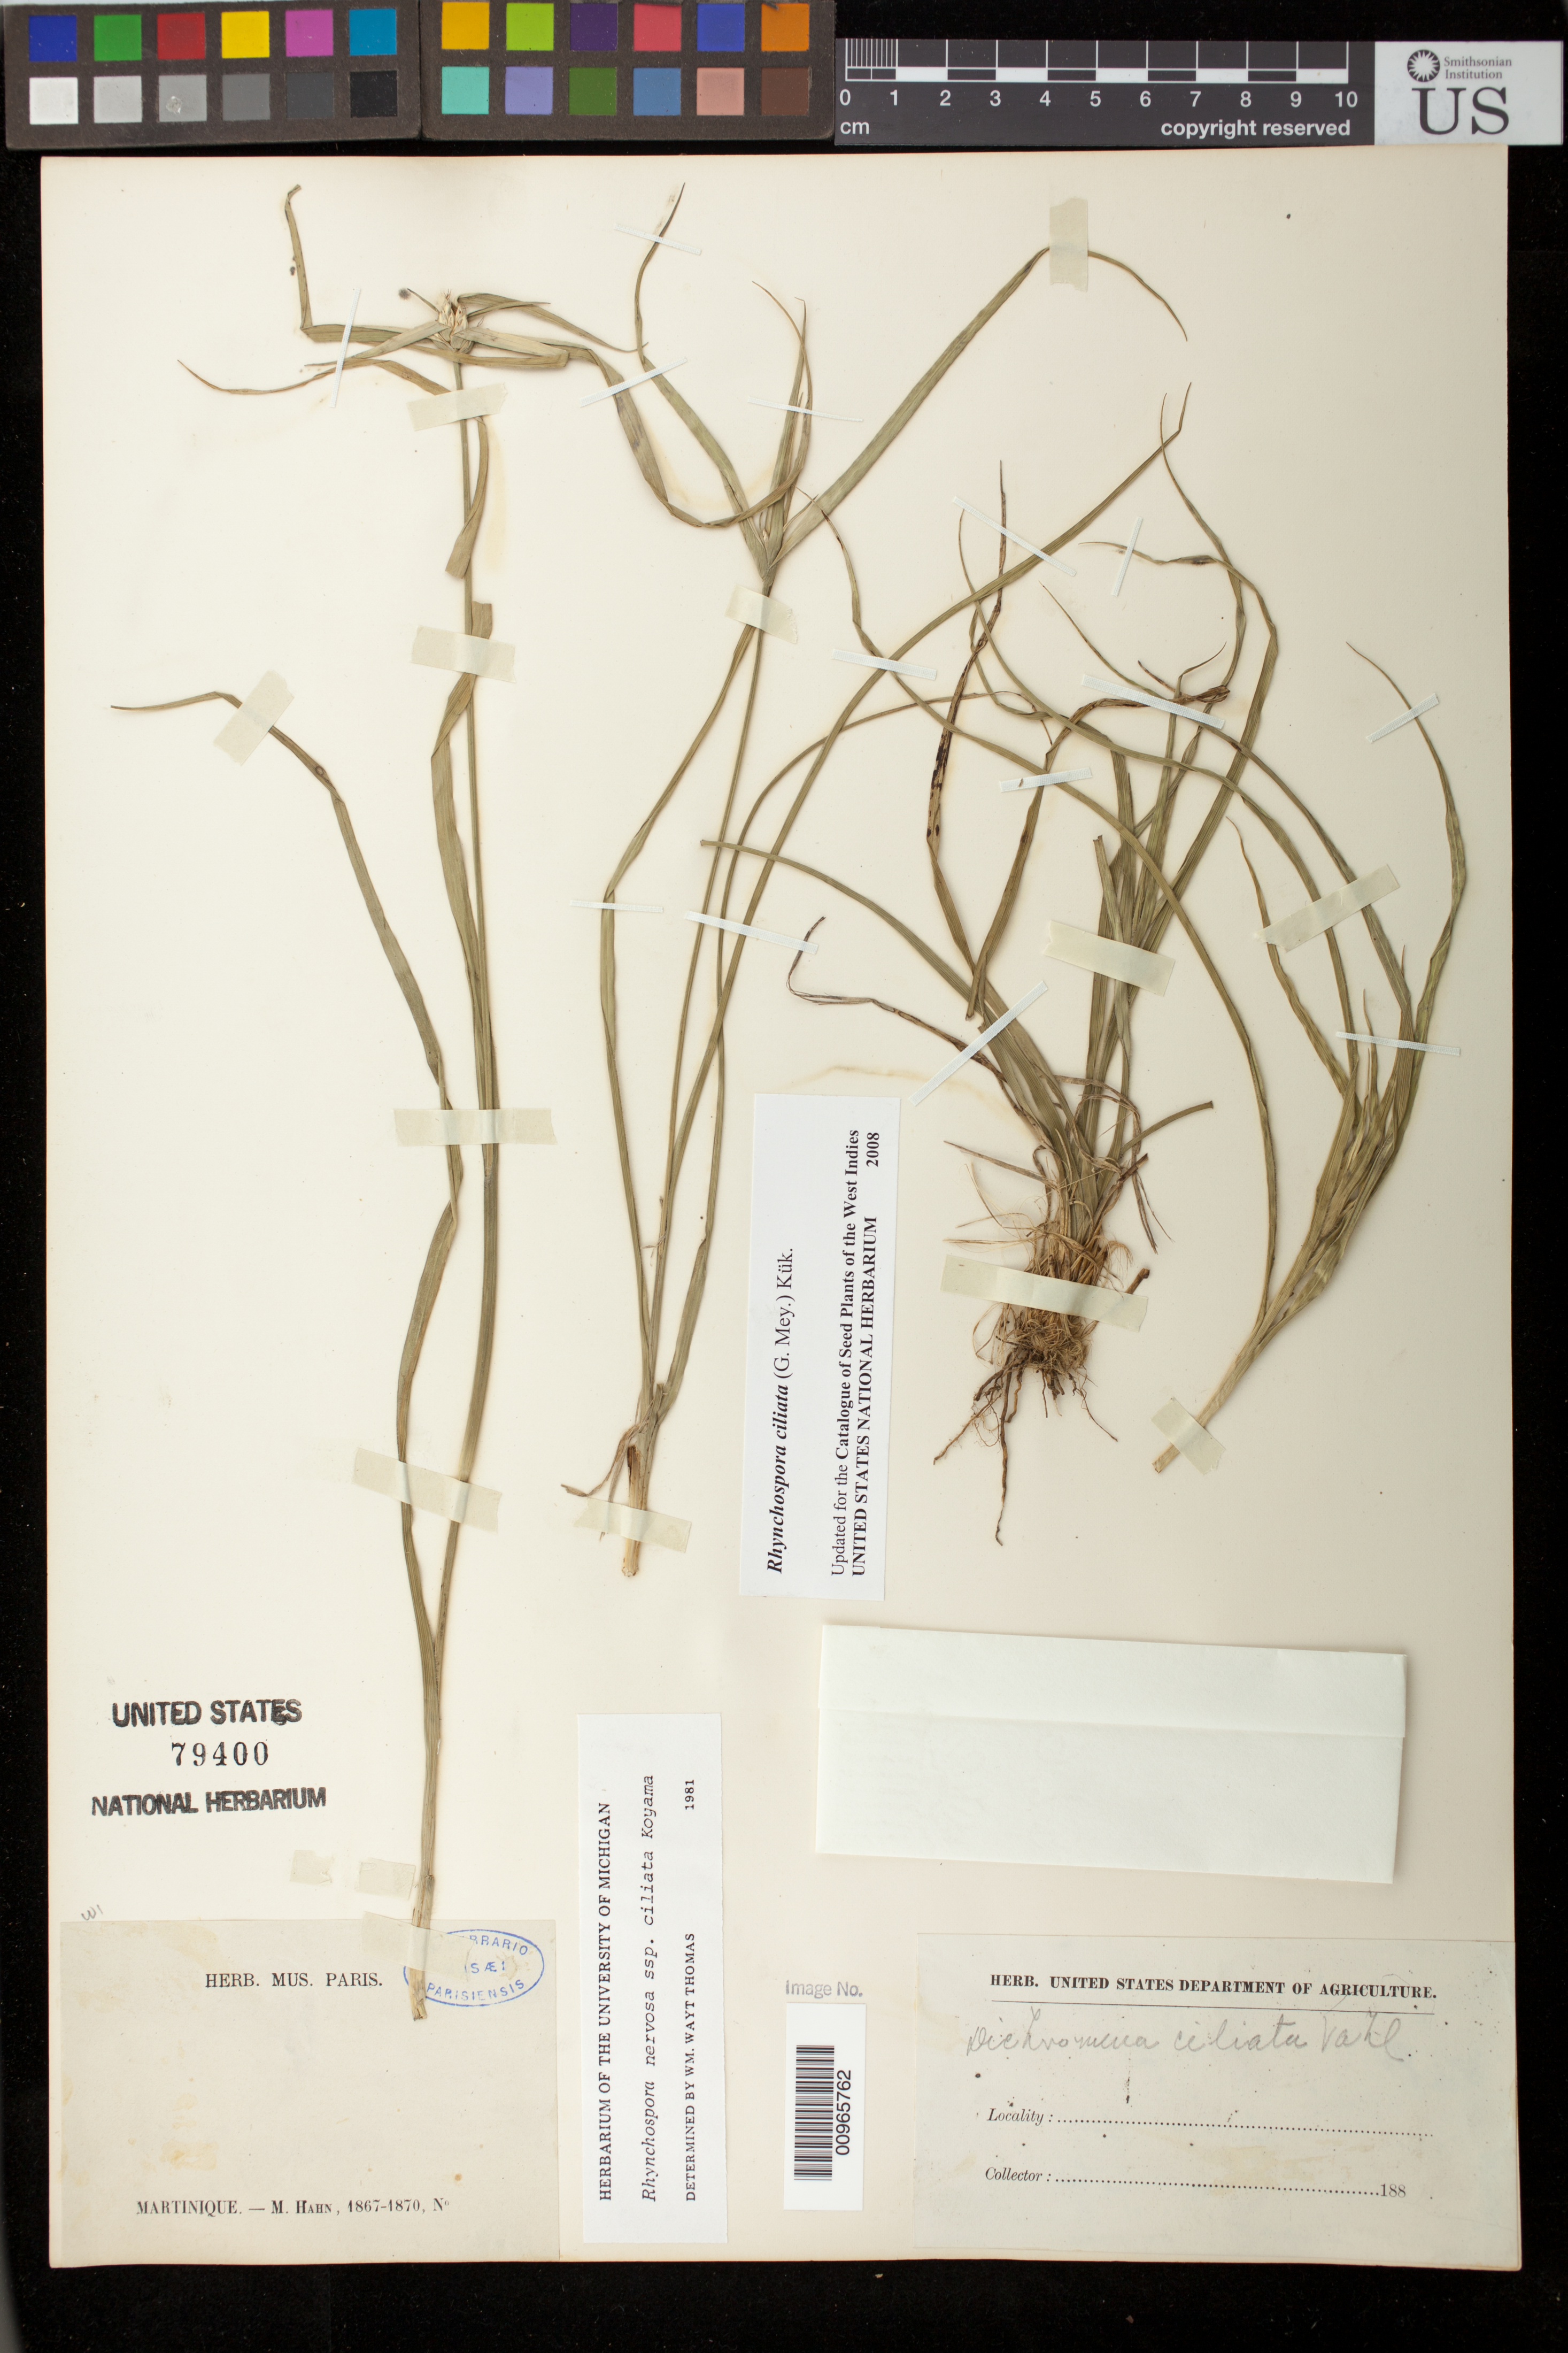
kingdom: Plantae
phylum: Tracheophyta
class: Liliopsida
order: Poales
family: Cyperaceae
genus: Rhynchospora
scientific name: Rhynchospora ciliata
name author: (G. Mey.) Kük.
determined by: Strong, M. T., (US), Smithsonian Institution - National Museum of Natural History (UNITED STATES)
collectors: M. Hahn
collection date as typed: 1867 to -- --- 1870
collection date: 1867/1870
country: Martinique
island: Martinique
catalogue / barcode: US 79400